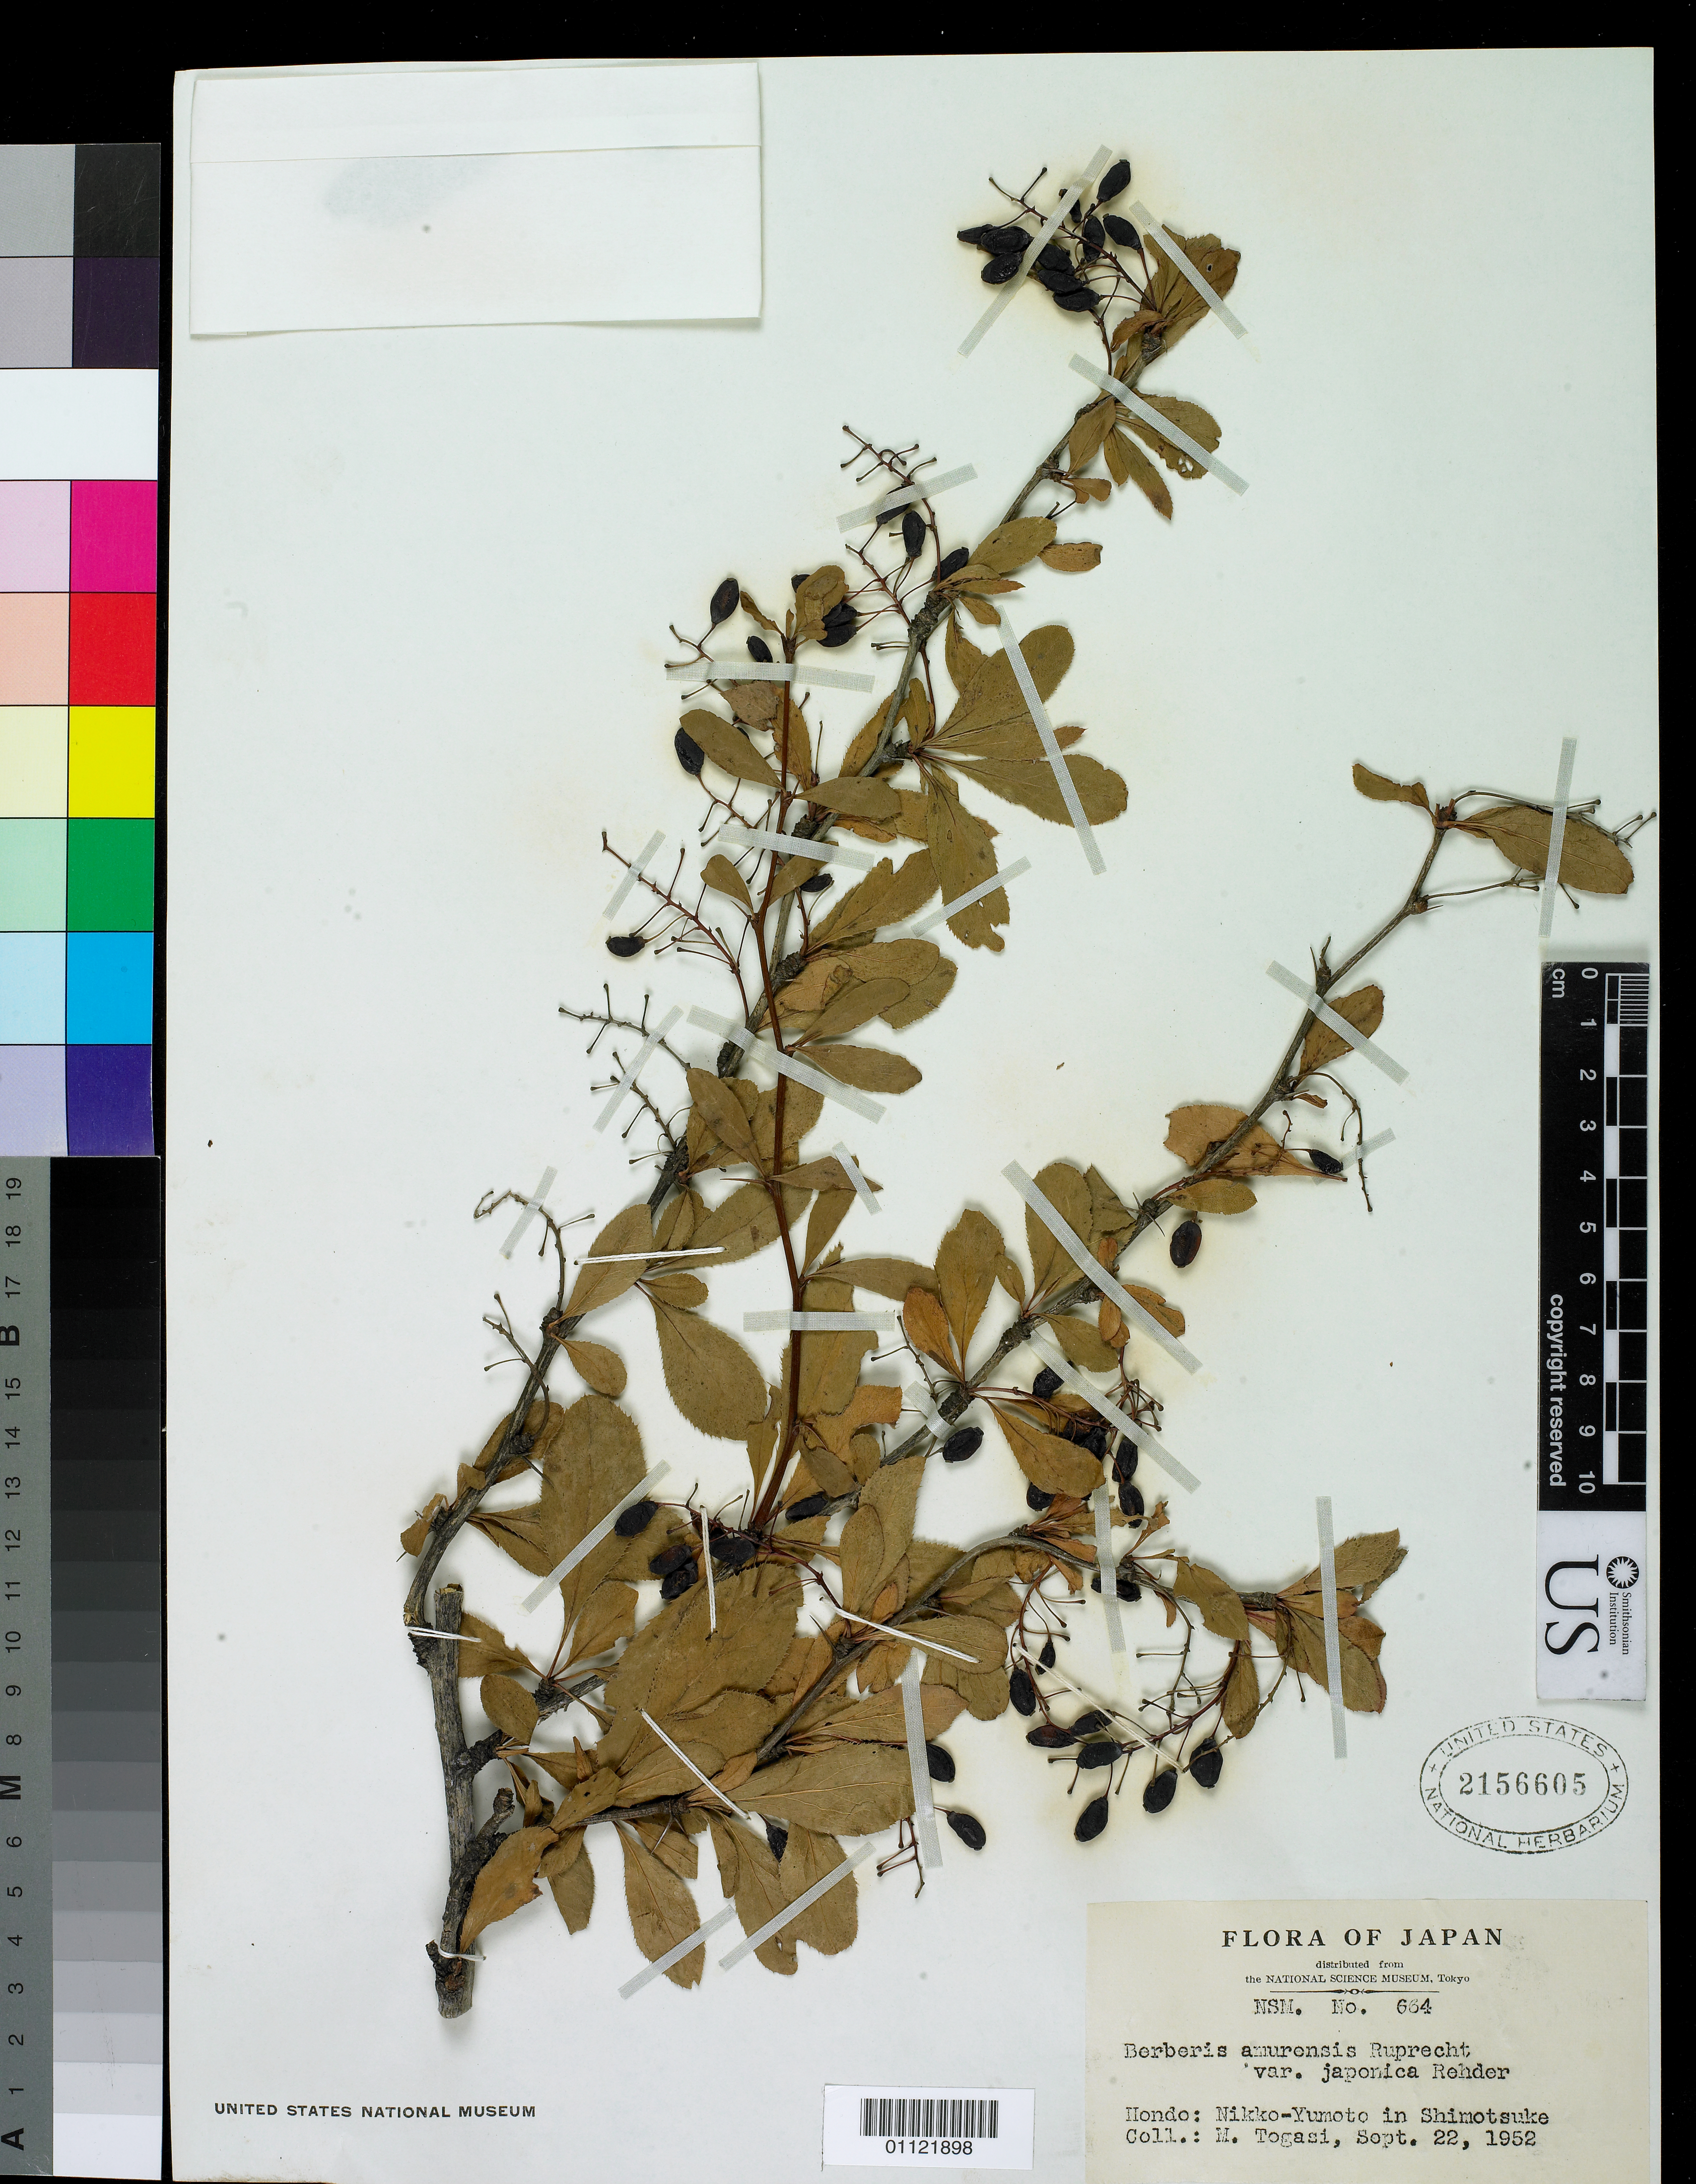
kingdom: Plantae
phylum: Tracheophyta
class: Magnoliopsida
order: Ranunculales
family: Berberidaceae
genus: Berberis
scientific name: Berberis amurensis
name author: Rupr.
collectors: N. Togasi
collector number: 664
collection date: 1952-09-22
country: Japan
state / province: Totigi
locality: Shimotsuke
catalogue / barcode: US 2156605